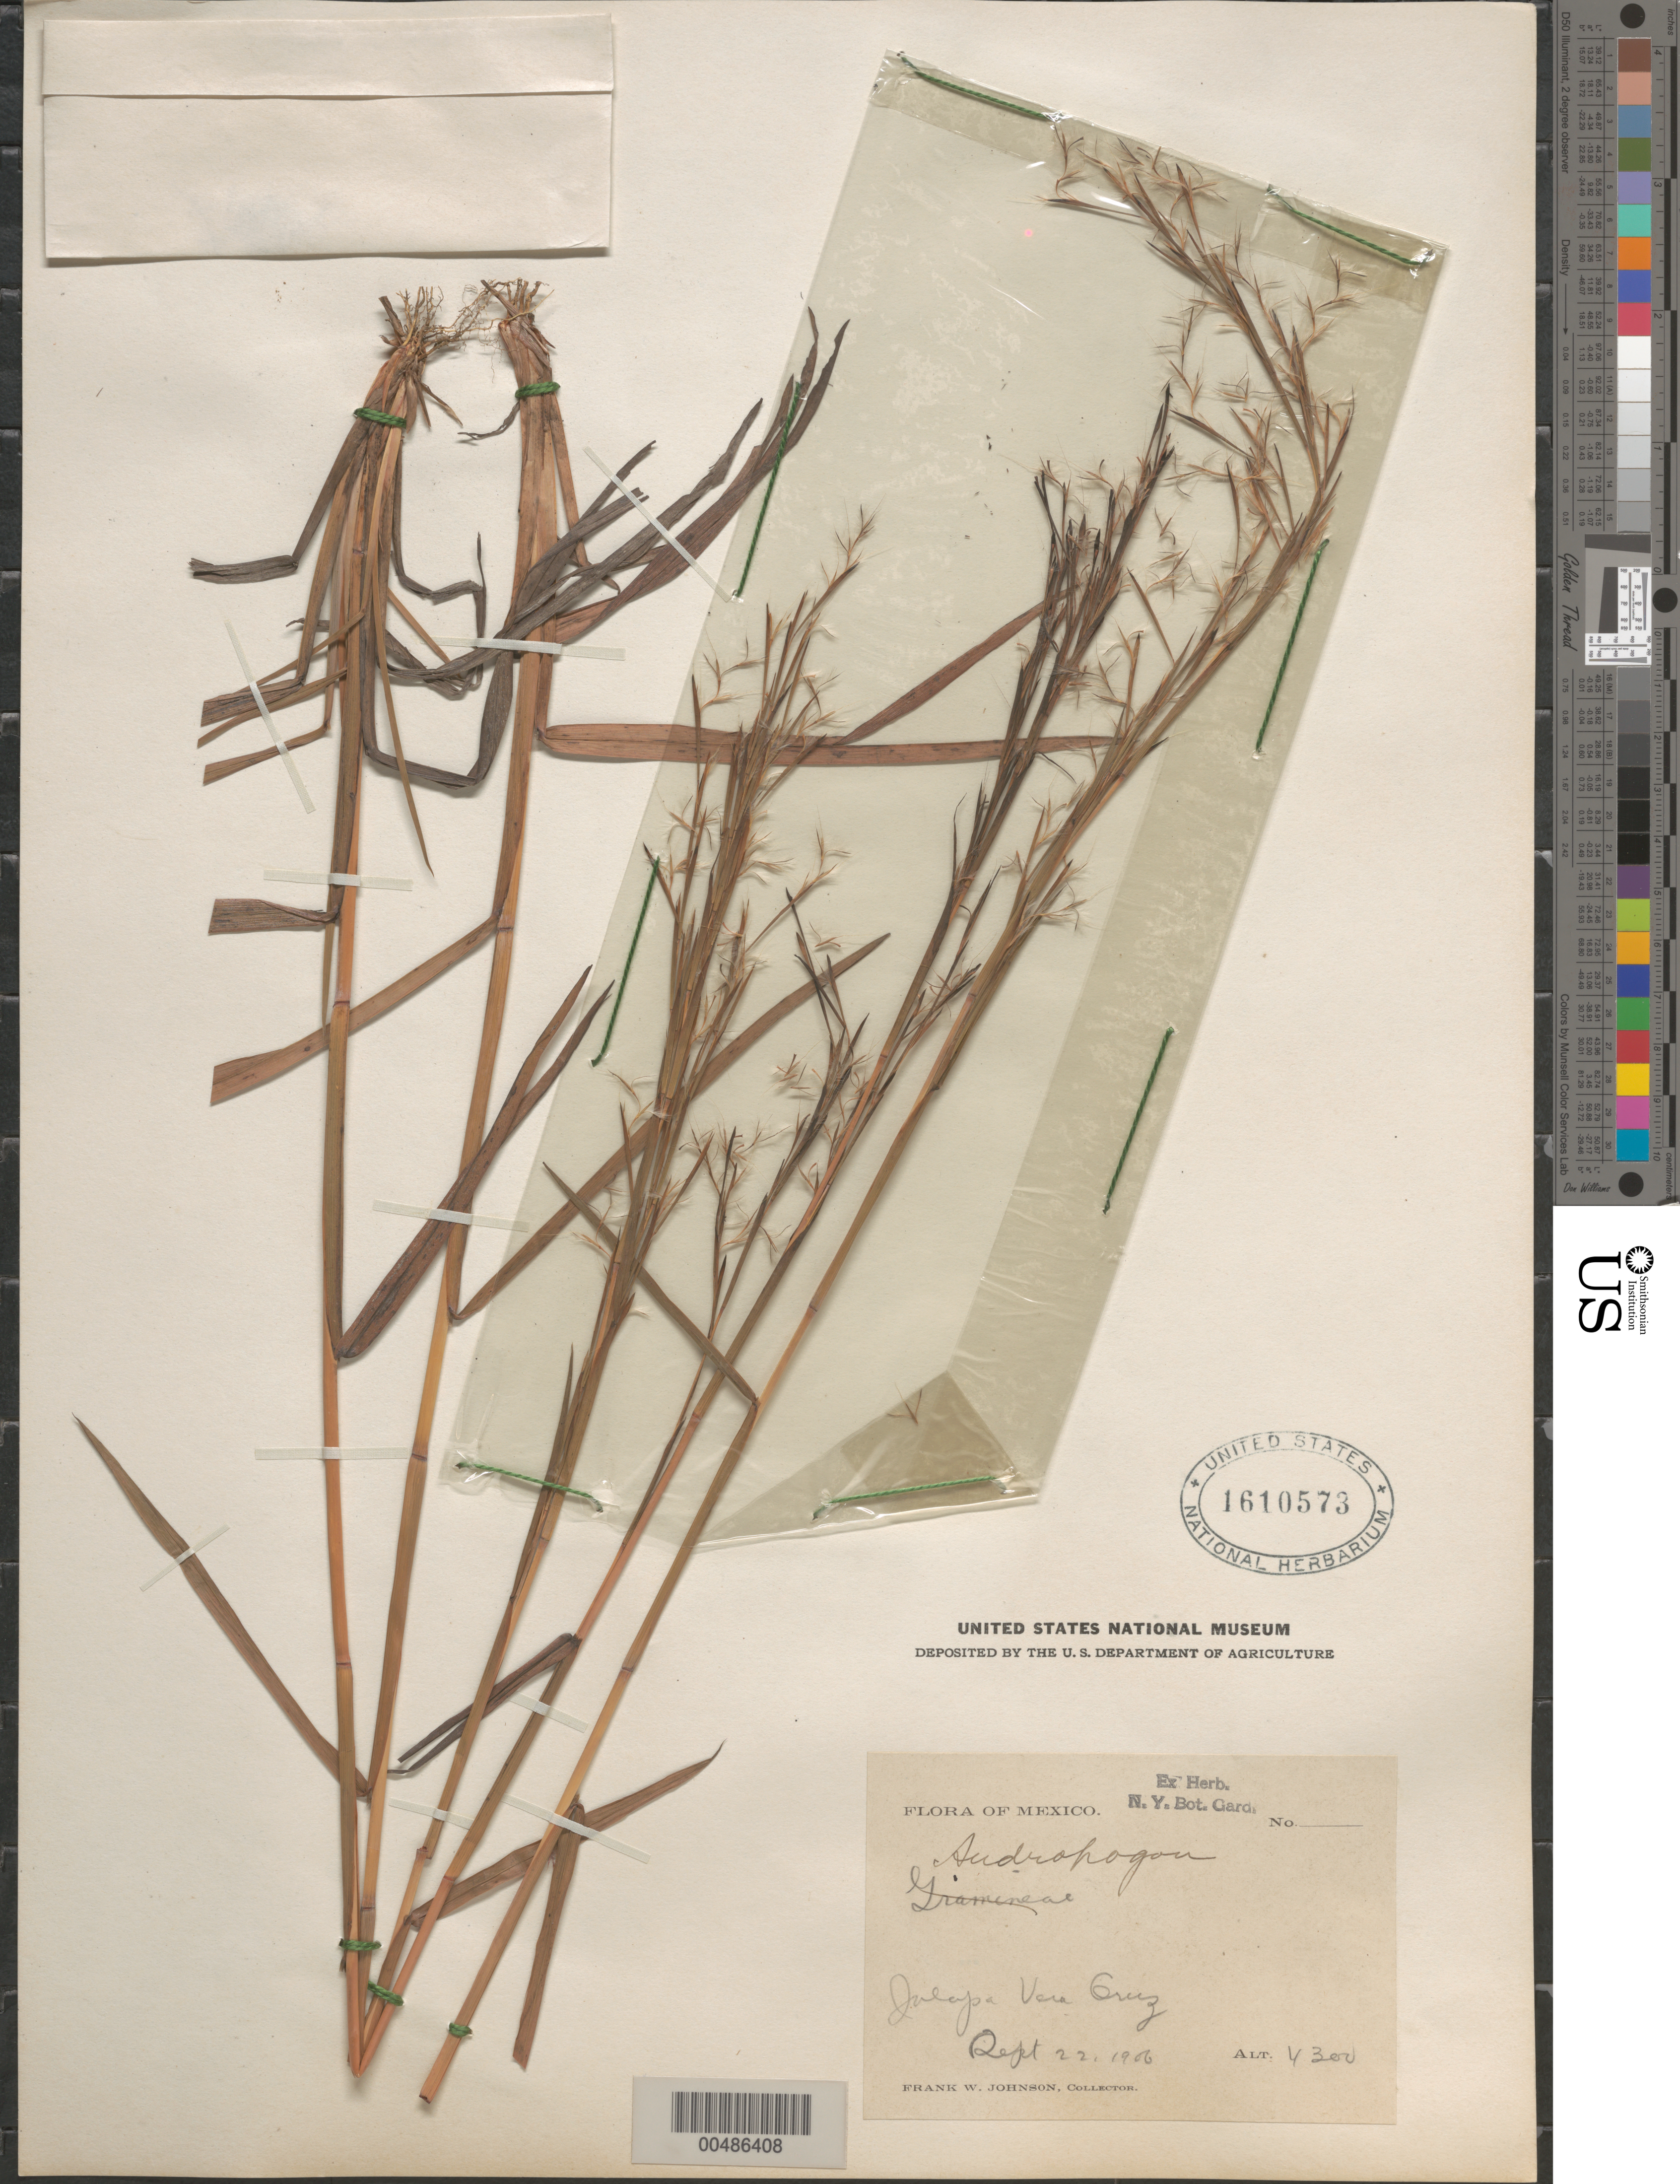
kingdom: Plantae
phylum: Tracheophyta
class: Liliopsida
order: Poales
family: Poaceae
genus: Schizachyrium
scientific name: Schizachyrium sp.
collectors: F. W. Johnson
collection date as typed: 22 Sep 1906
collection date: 1906-09-22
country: Mexico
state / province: Veracruz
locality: Jalapa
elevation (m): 1311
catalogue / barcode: US 1610573